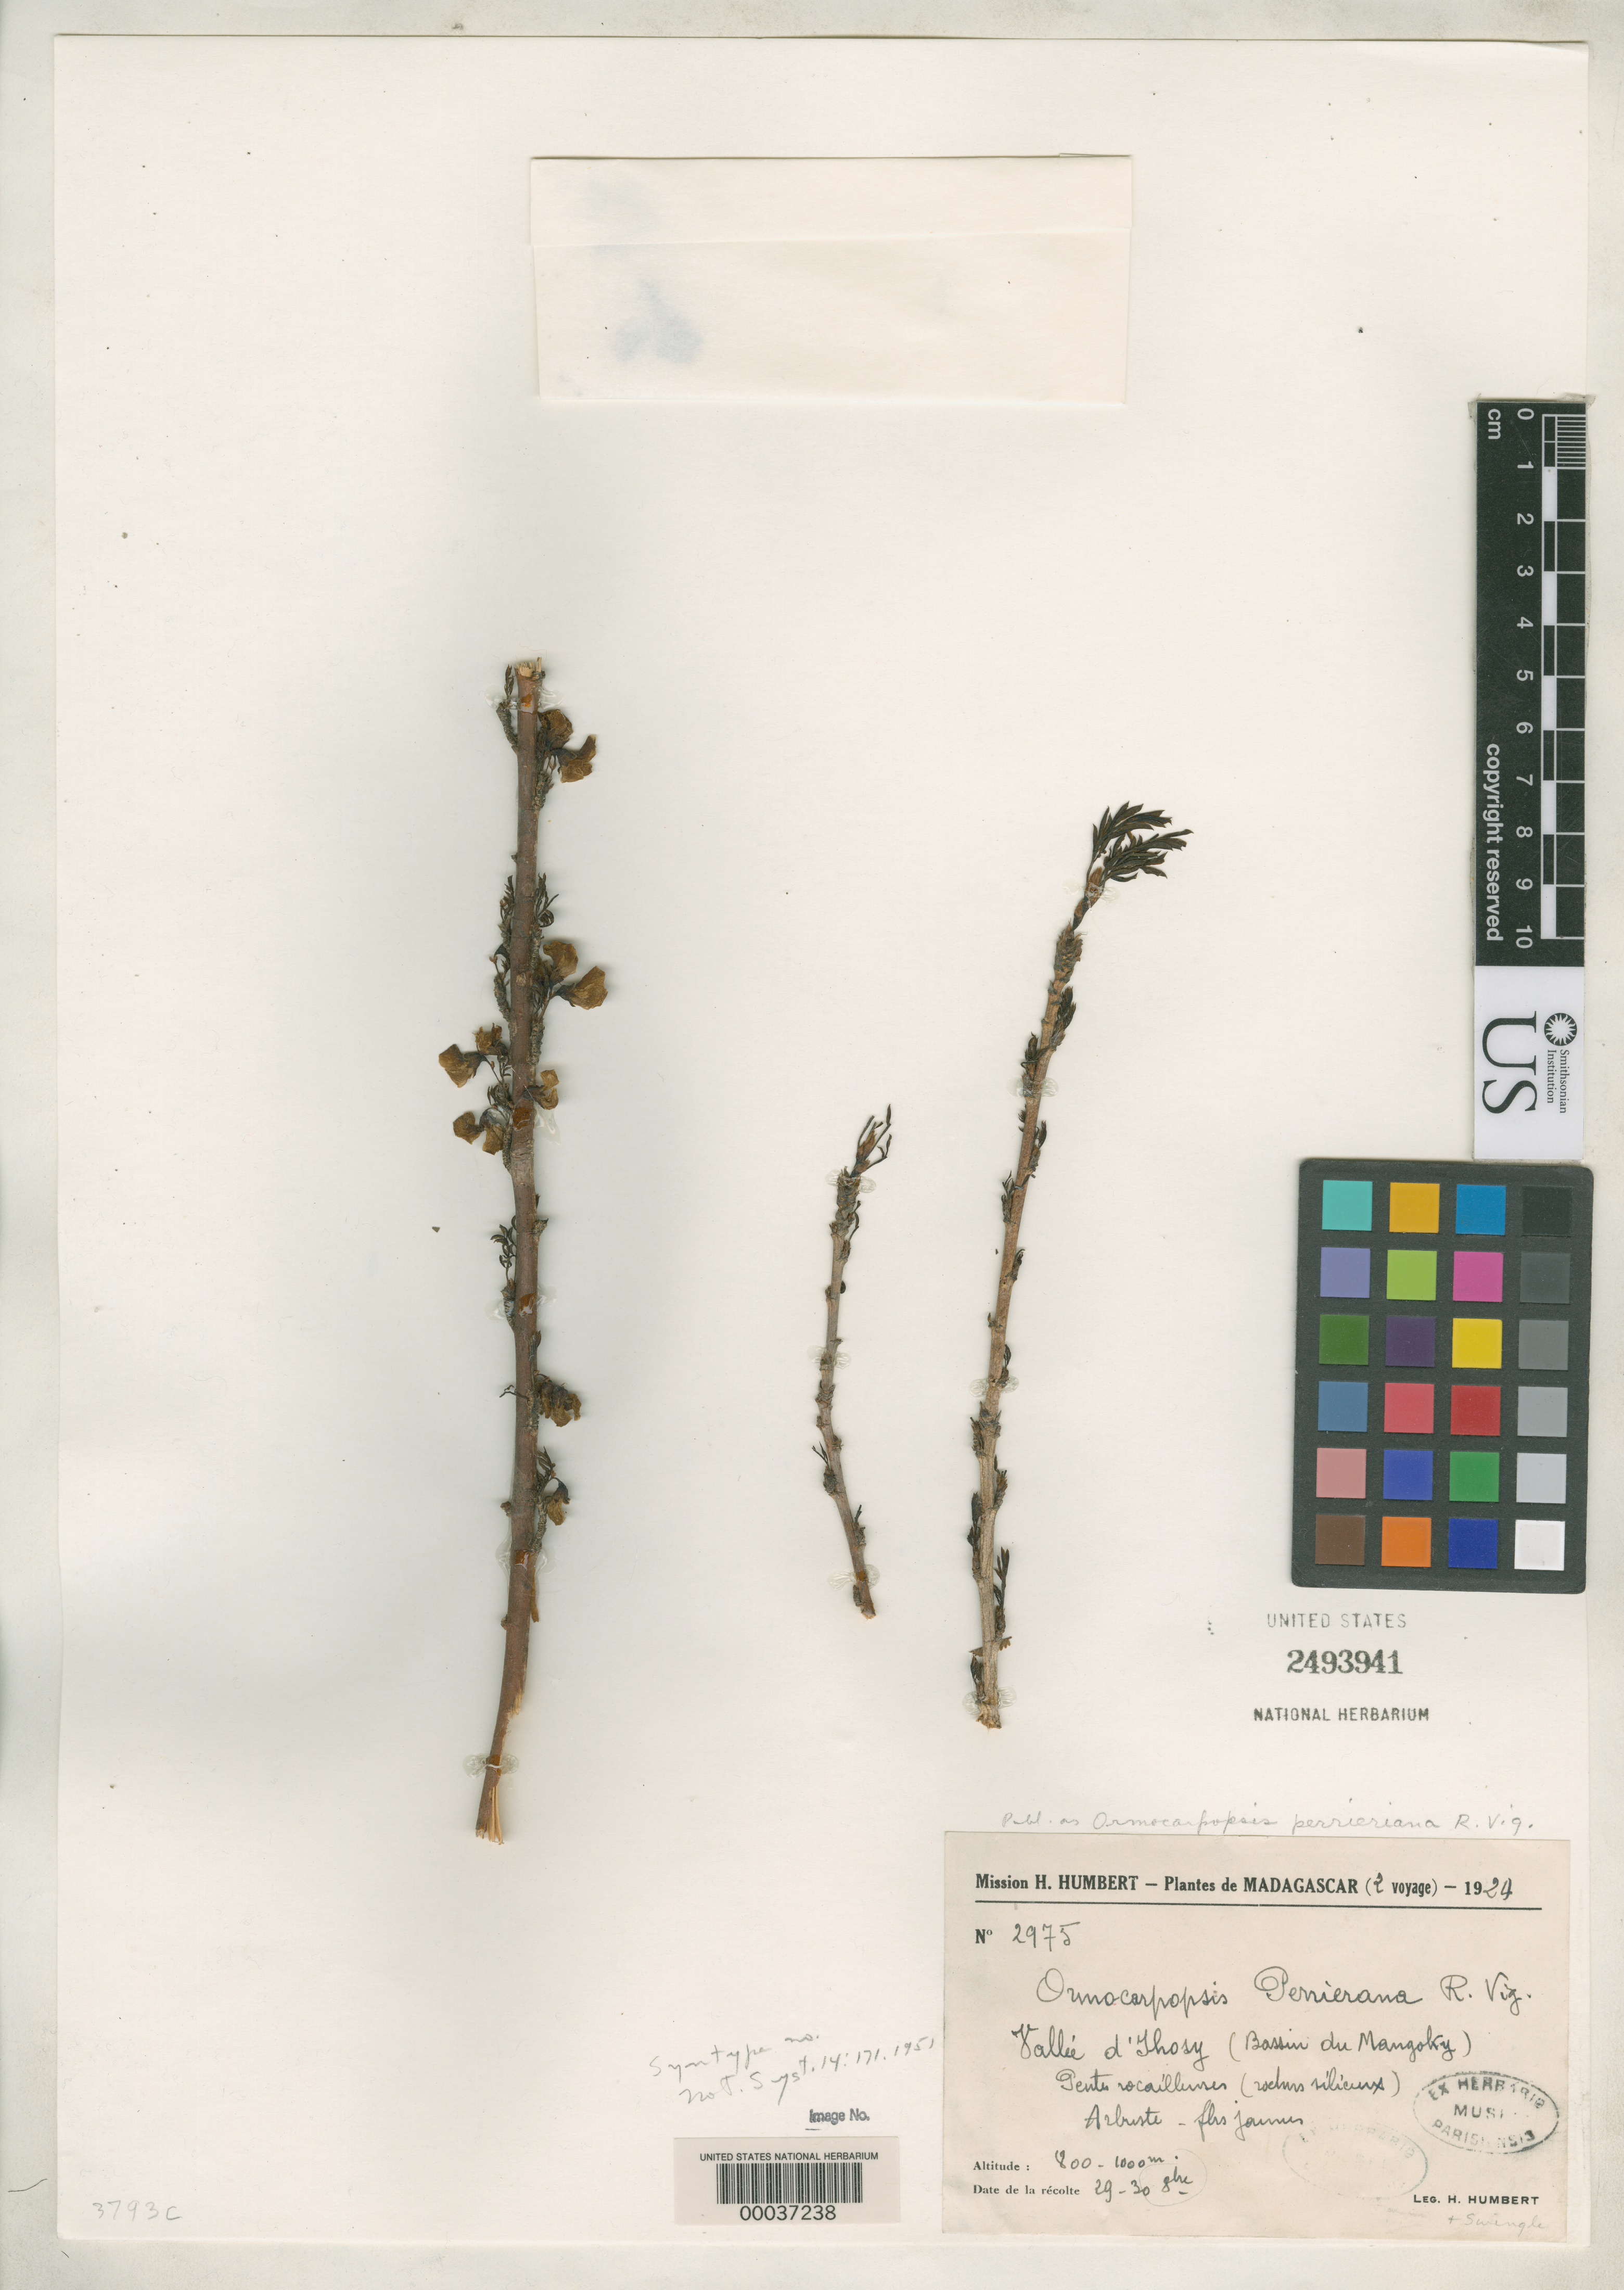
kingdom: Plantae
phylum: Tracheophyta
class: Magnoliopsida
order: Fabales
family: Fabaceae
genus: Ormocarpopsis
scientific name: Ormocarpopsis perrierana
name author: R. Vig.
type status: Isosyntype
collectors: H. Humbert & C. Swingle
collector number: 2975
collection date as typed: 1924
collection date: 1924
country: Madagascar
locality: Tompoketsa, between Betsiboka and Ikopa Rivers, Vallee d'Ihosy.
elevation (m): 800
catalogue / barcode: US 2493941